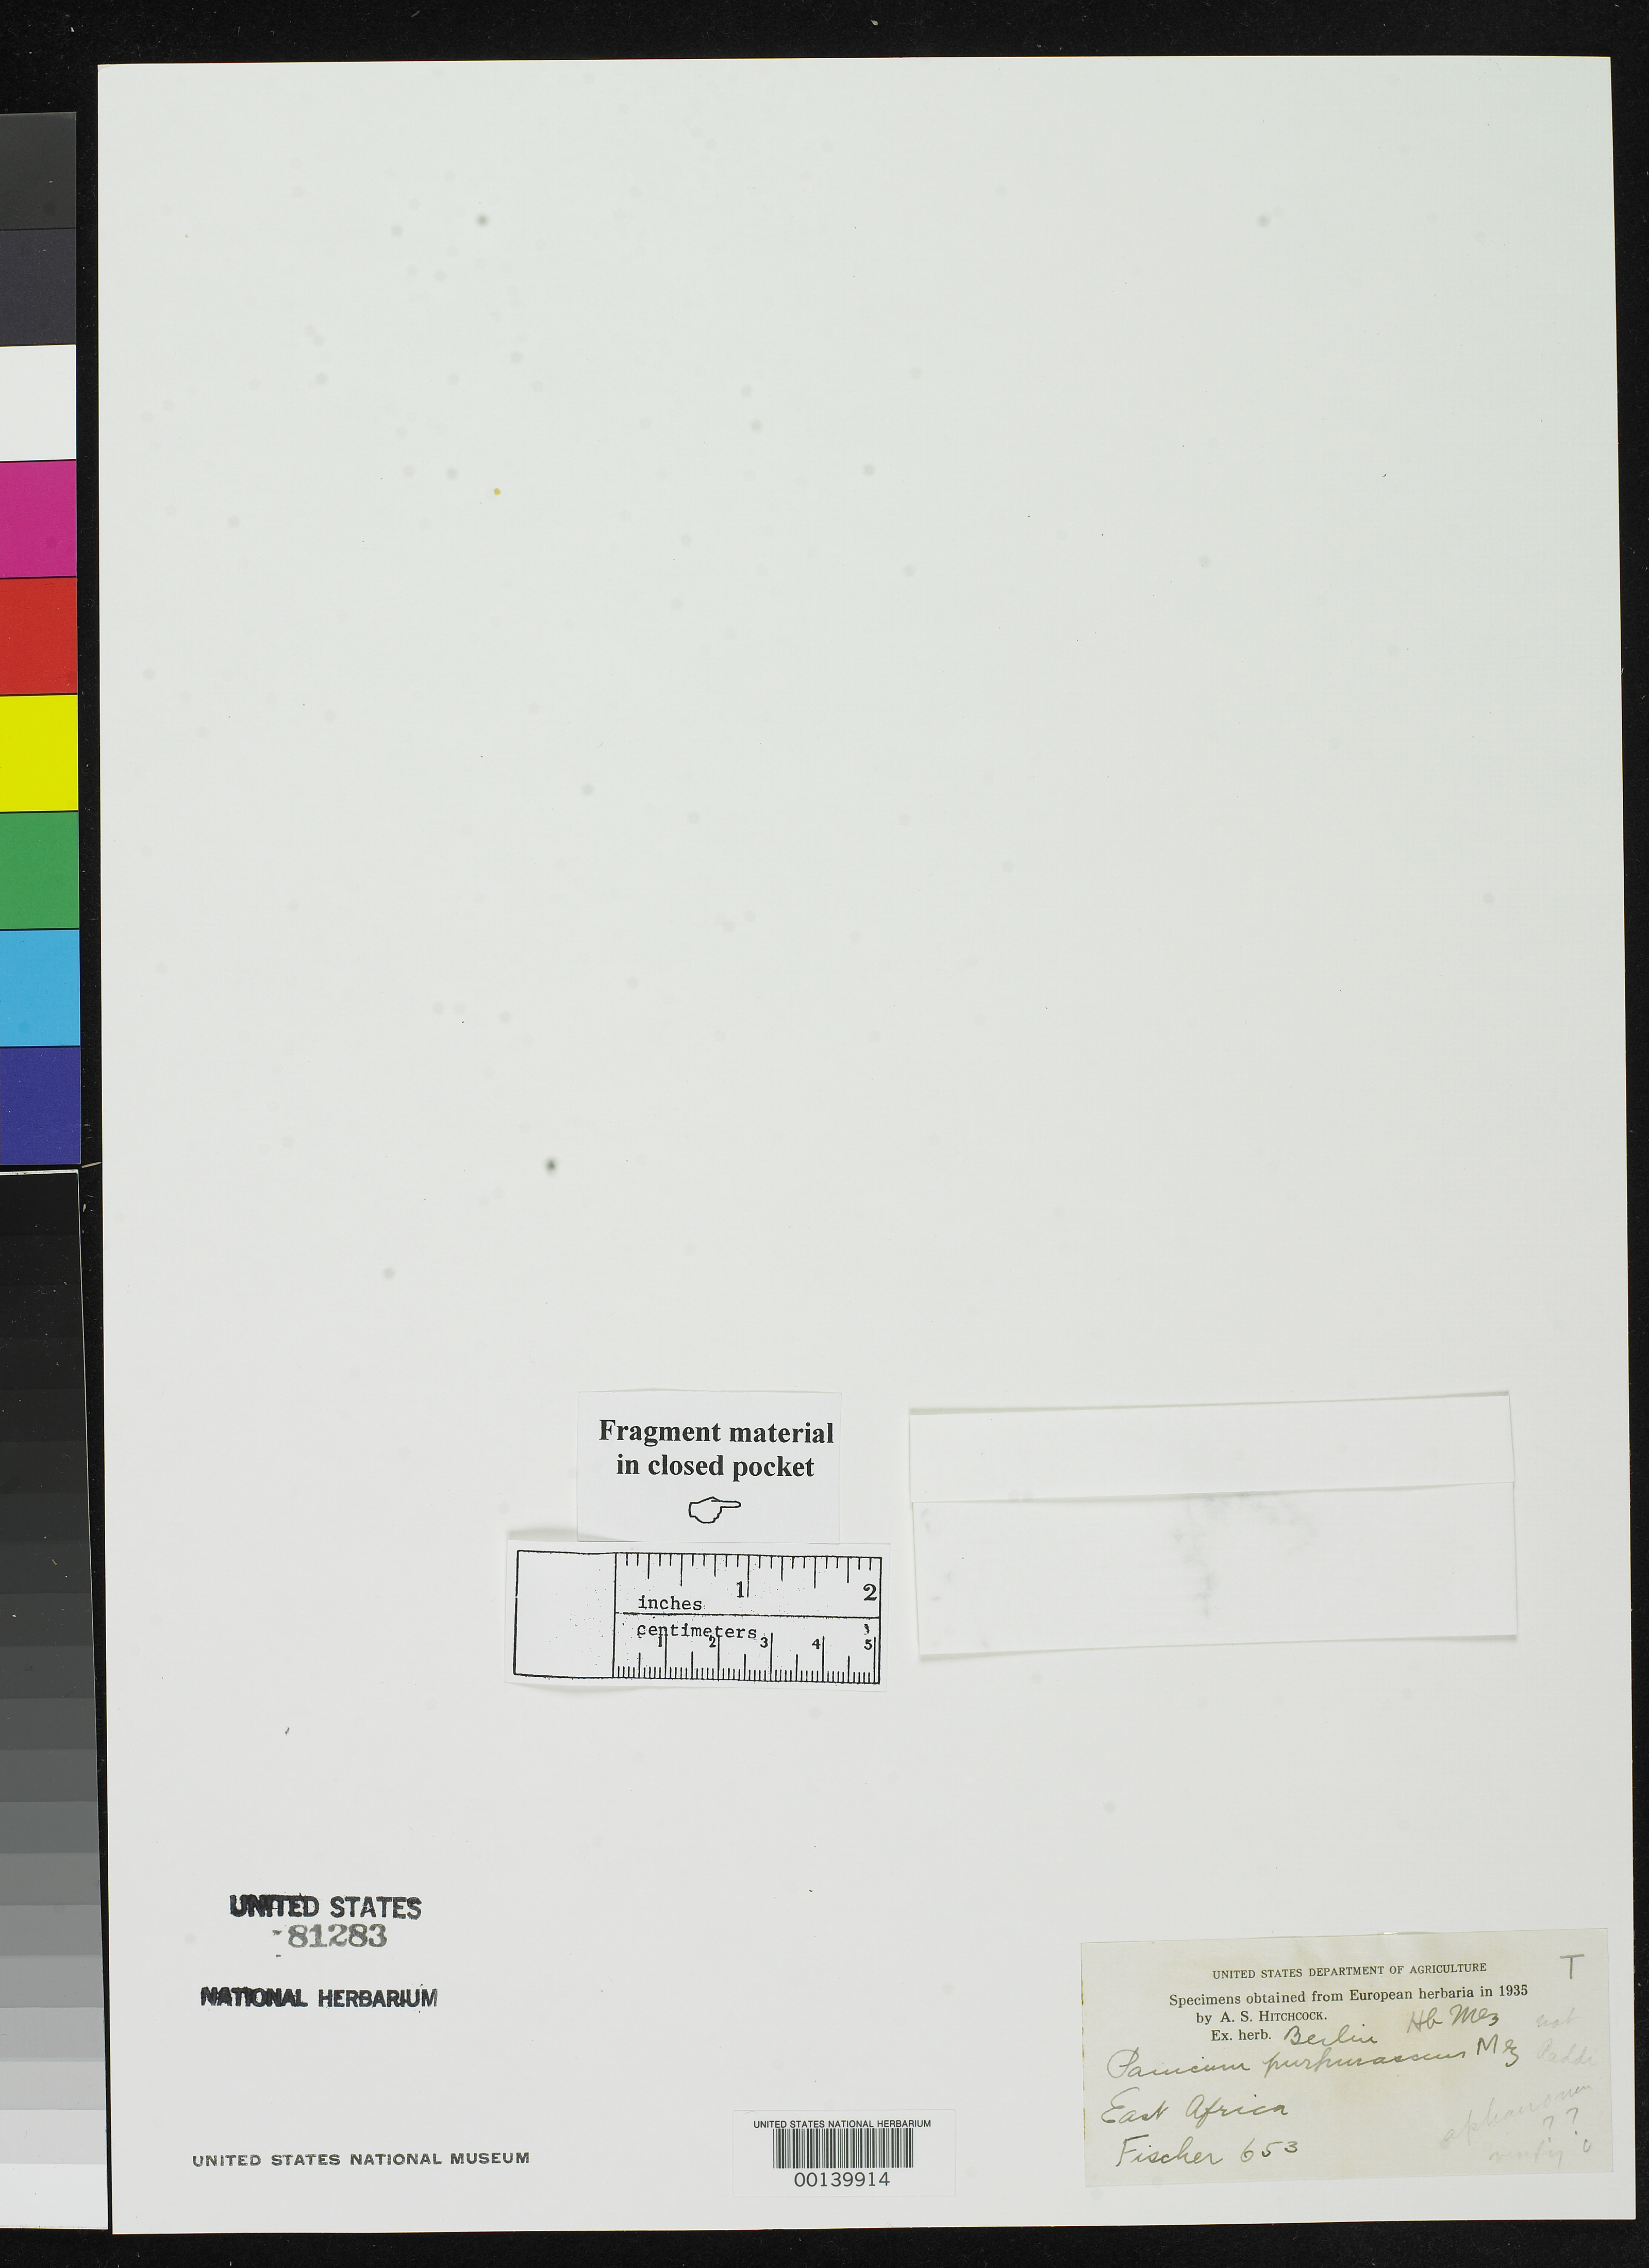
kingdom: Plantae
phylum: Tracheophyta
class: Liliopsida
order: Poales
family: Poaceae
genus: Panicum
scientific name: Panicum purpurascens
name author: Mez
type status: Type Fragment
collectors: -- Fischer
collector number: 653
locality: East Africa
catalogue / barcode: US 81283